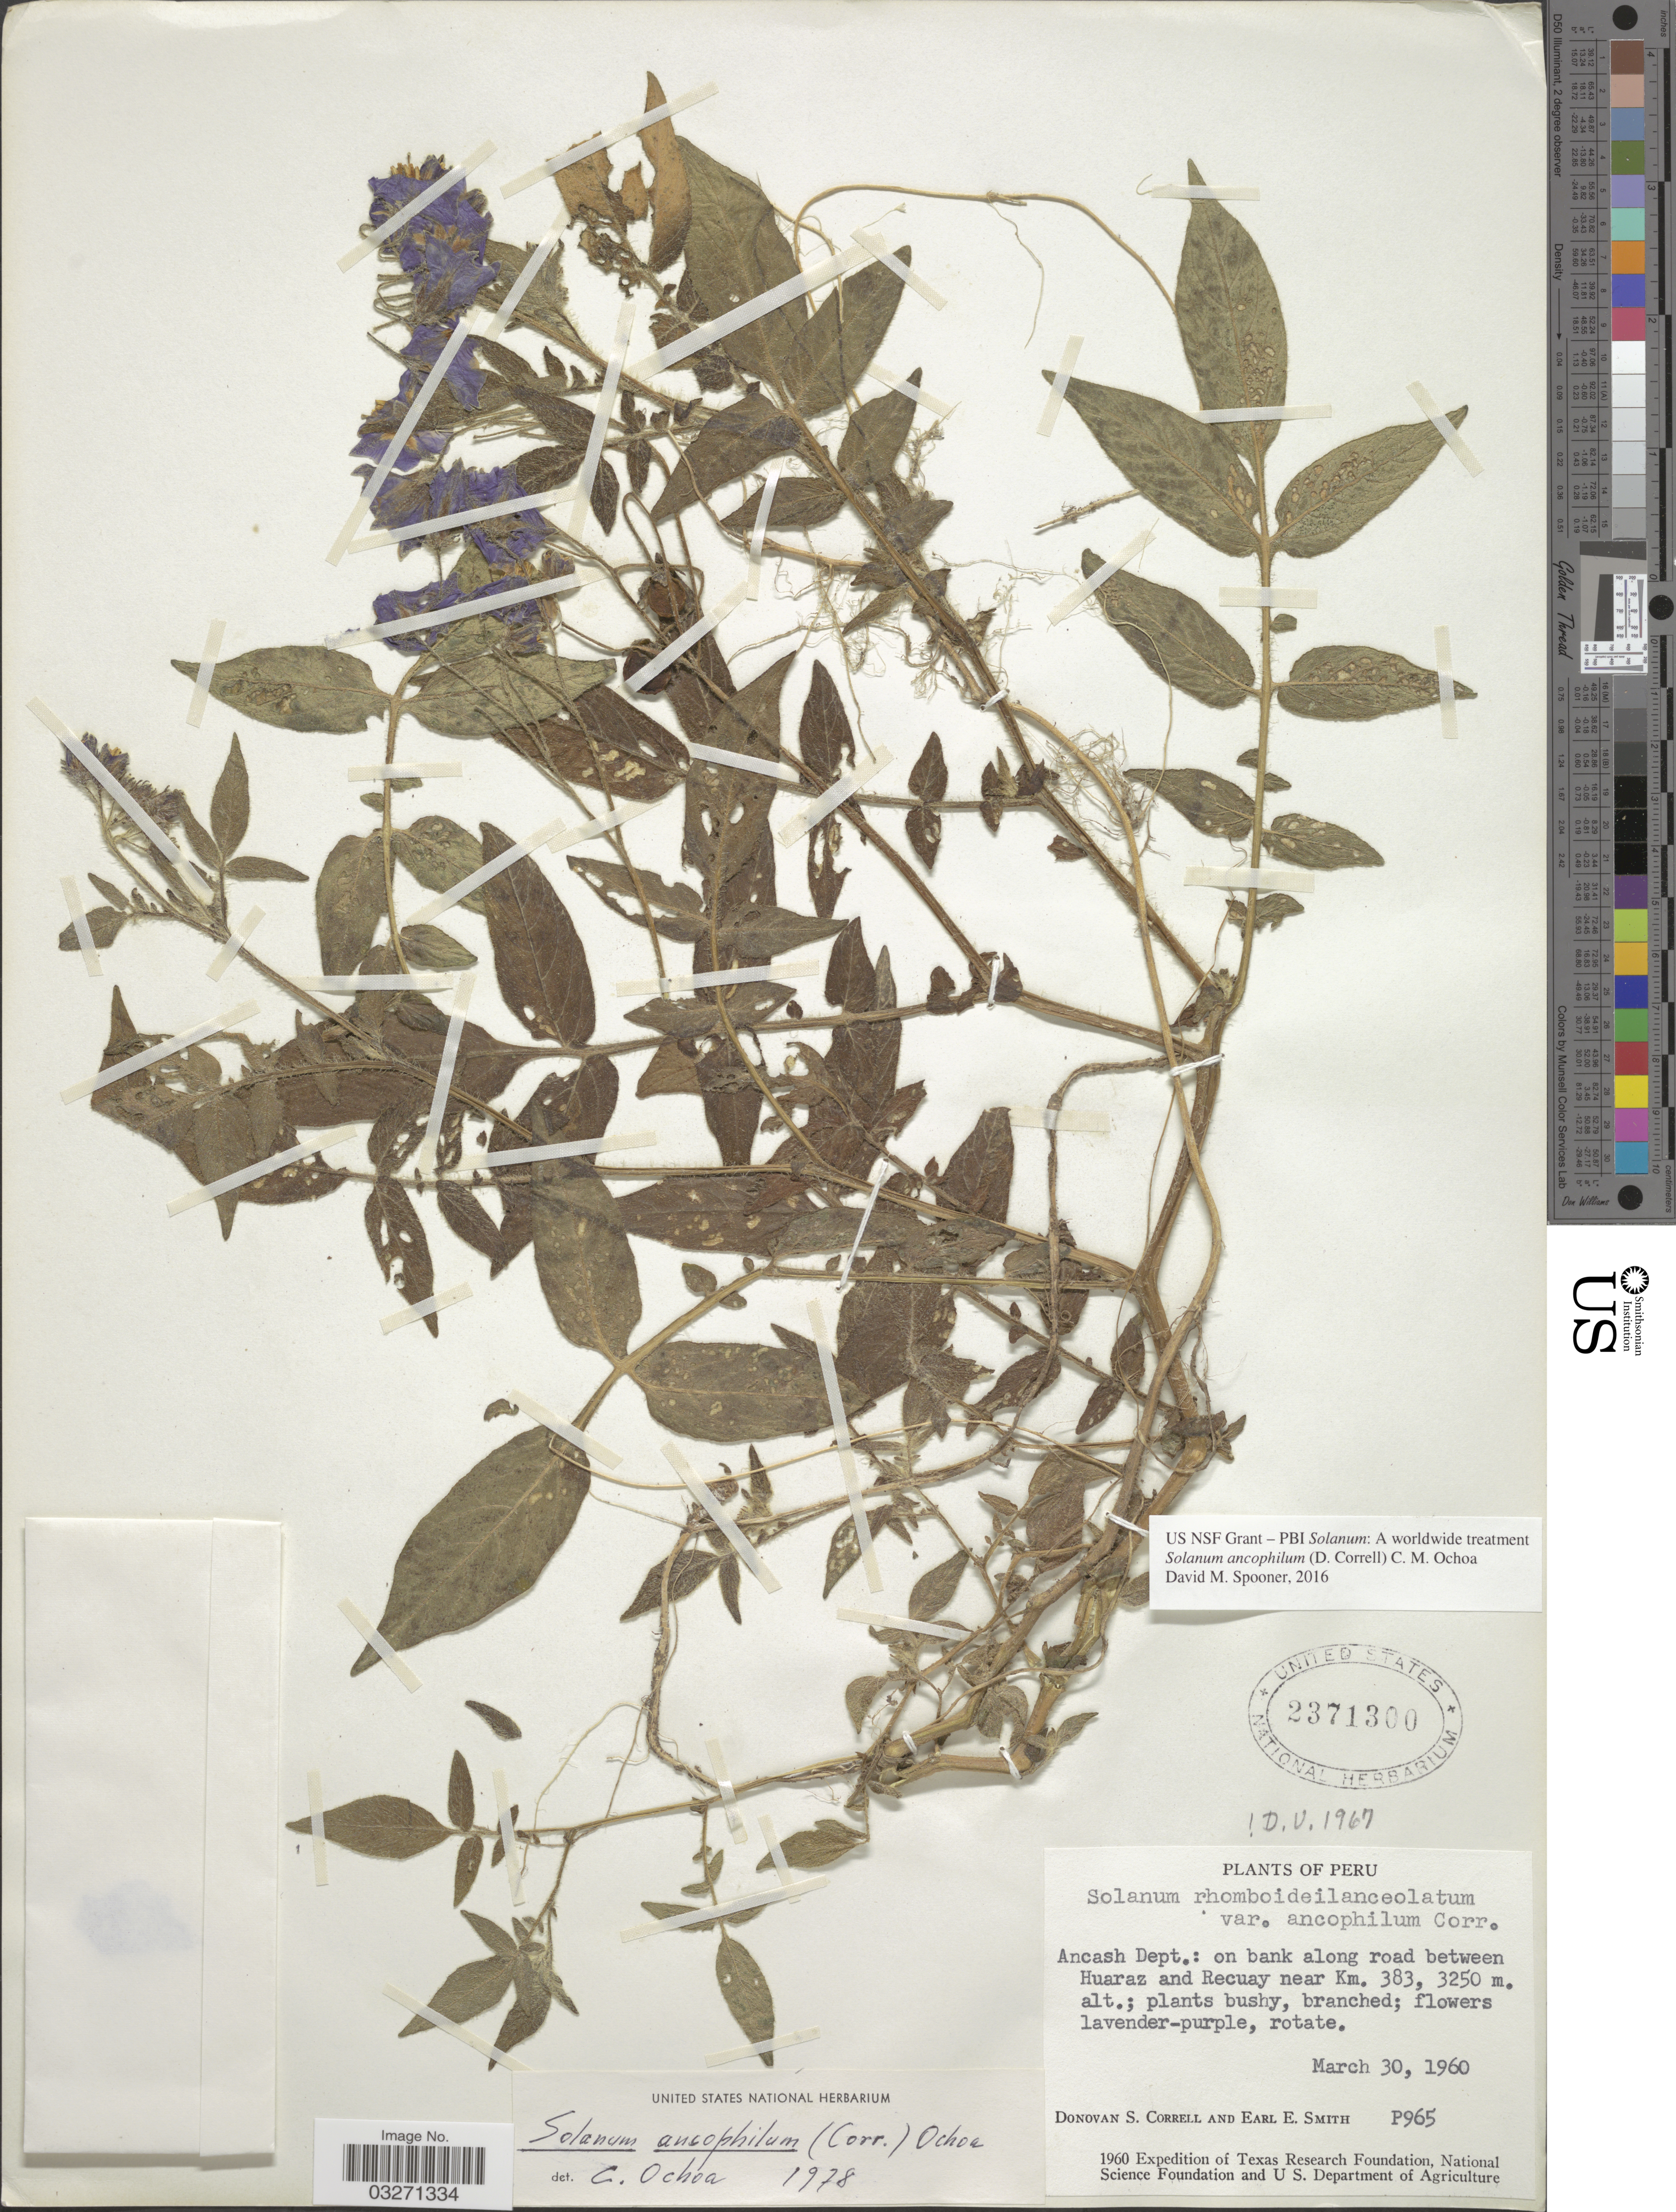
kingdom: Plantae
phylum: Tracheophyta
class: Magnoliopsida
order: Solanales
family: Solanaceae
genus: Solanum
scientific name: Solanum ancophilum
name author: (Correll) Ochoa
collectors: D. S. Correll & E. E. Smith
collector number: P965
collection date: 1960-03-30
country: Peru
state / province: Ancash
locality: Ancash Dept.: on bank along road between Huaraz and Recuay near Km. 383.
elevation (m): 3250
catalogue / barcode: US 2371300